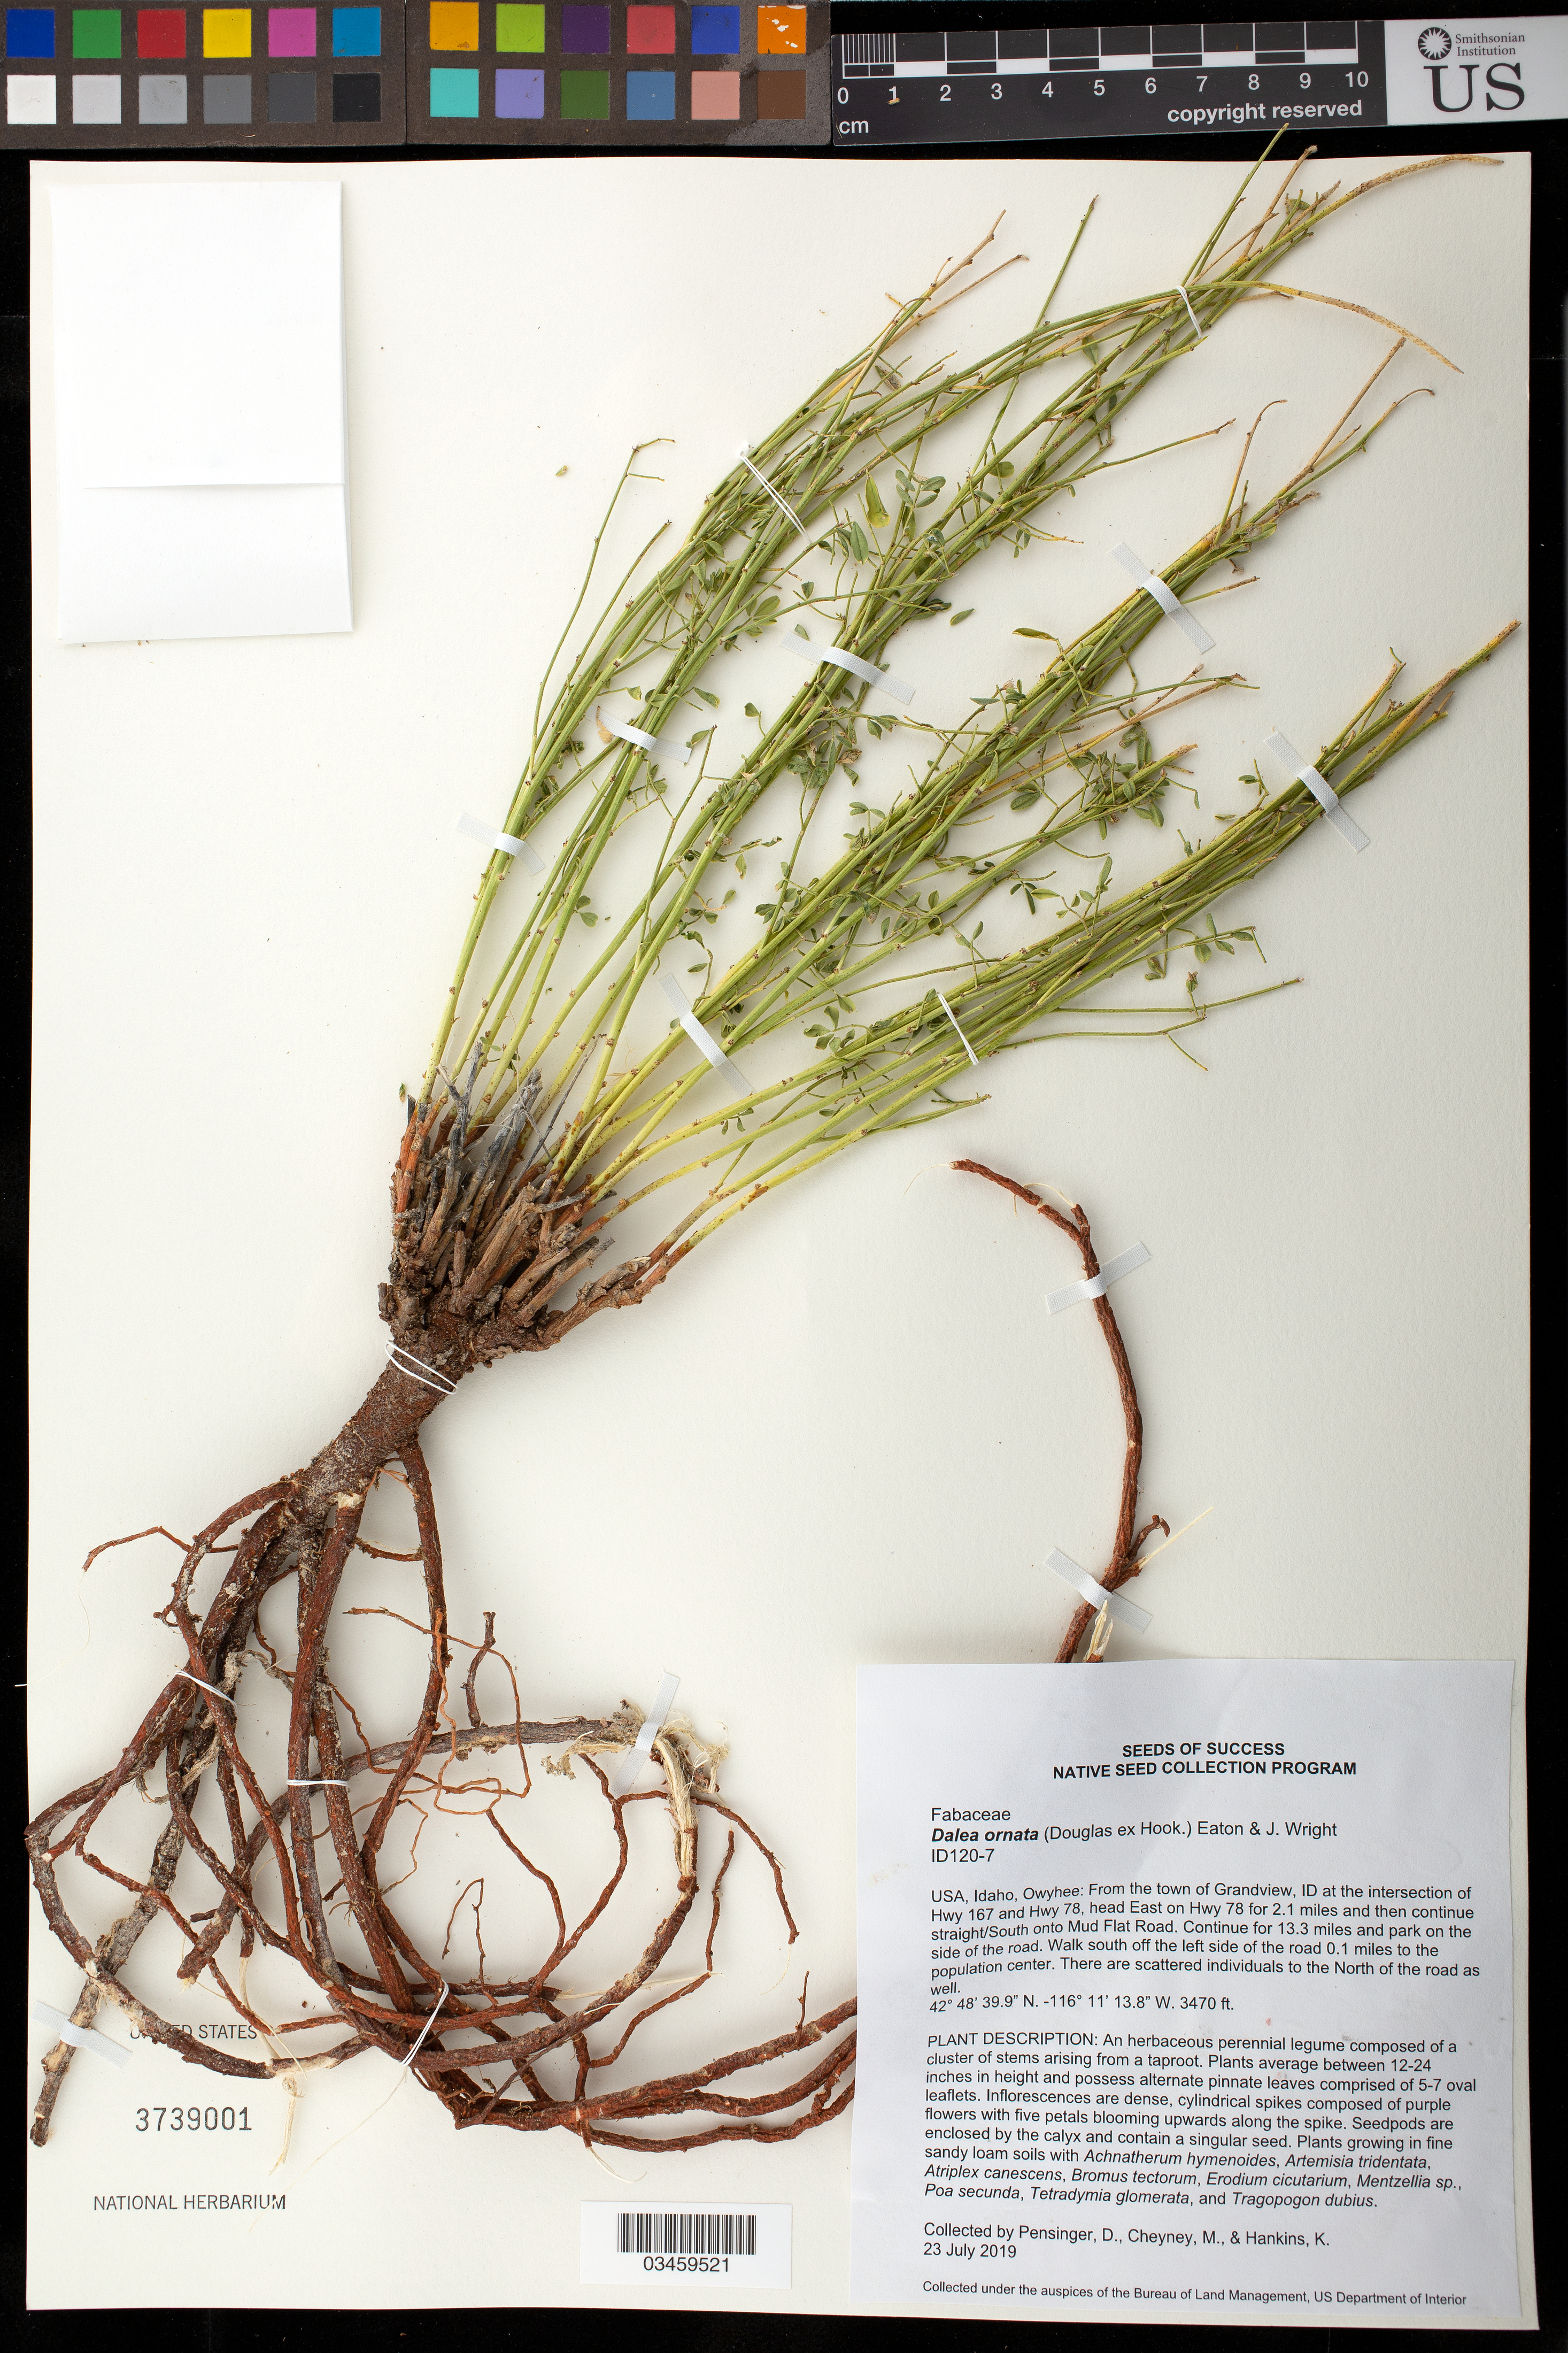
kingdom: Plantae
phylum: Tracheophyta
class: Magnoliopsida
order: Fabales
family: Fabaceae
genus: Dalea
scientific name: Dalea ornata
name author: (Hook.) Eaton & Wright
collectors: D. Pensinger, M. Cheyne & K. Hankins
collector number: ID120-7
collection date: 2019-07-23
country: United States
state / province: Idaho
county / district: Owyhee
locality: From Grandview at the intersection of Hwy 167 and Hwy 78, head E on Hwy 78 for 2.1 mi, then S onto Mud Flat Rd, coninue for 13.3 mi, then walk S off the left side of the road 0.1 m.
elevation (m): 1058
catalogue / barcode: US 3739001